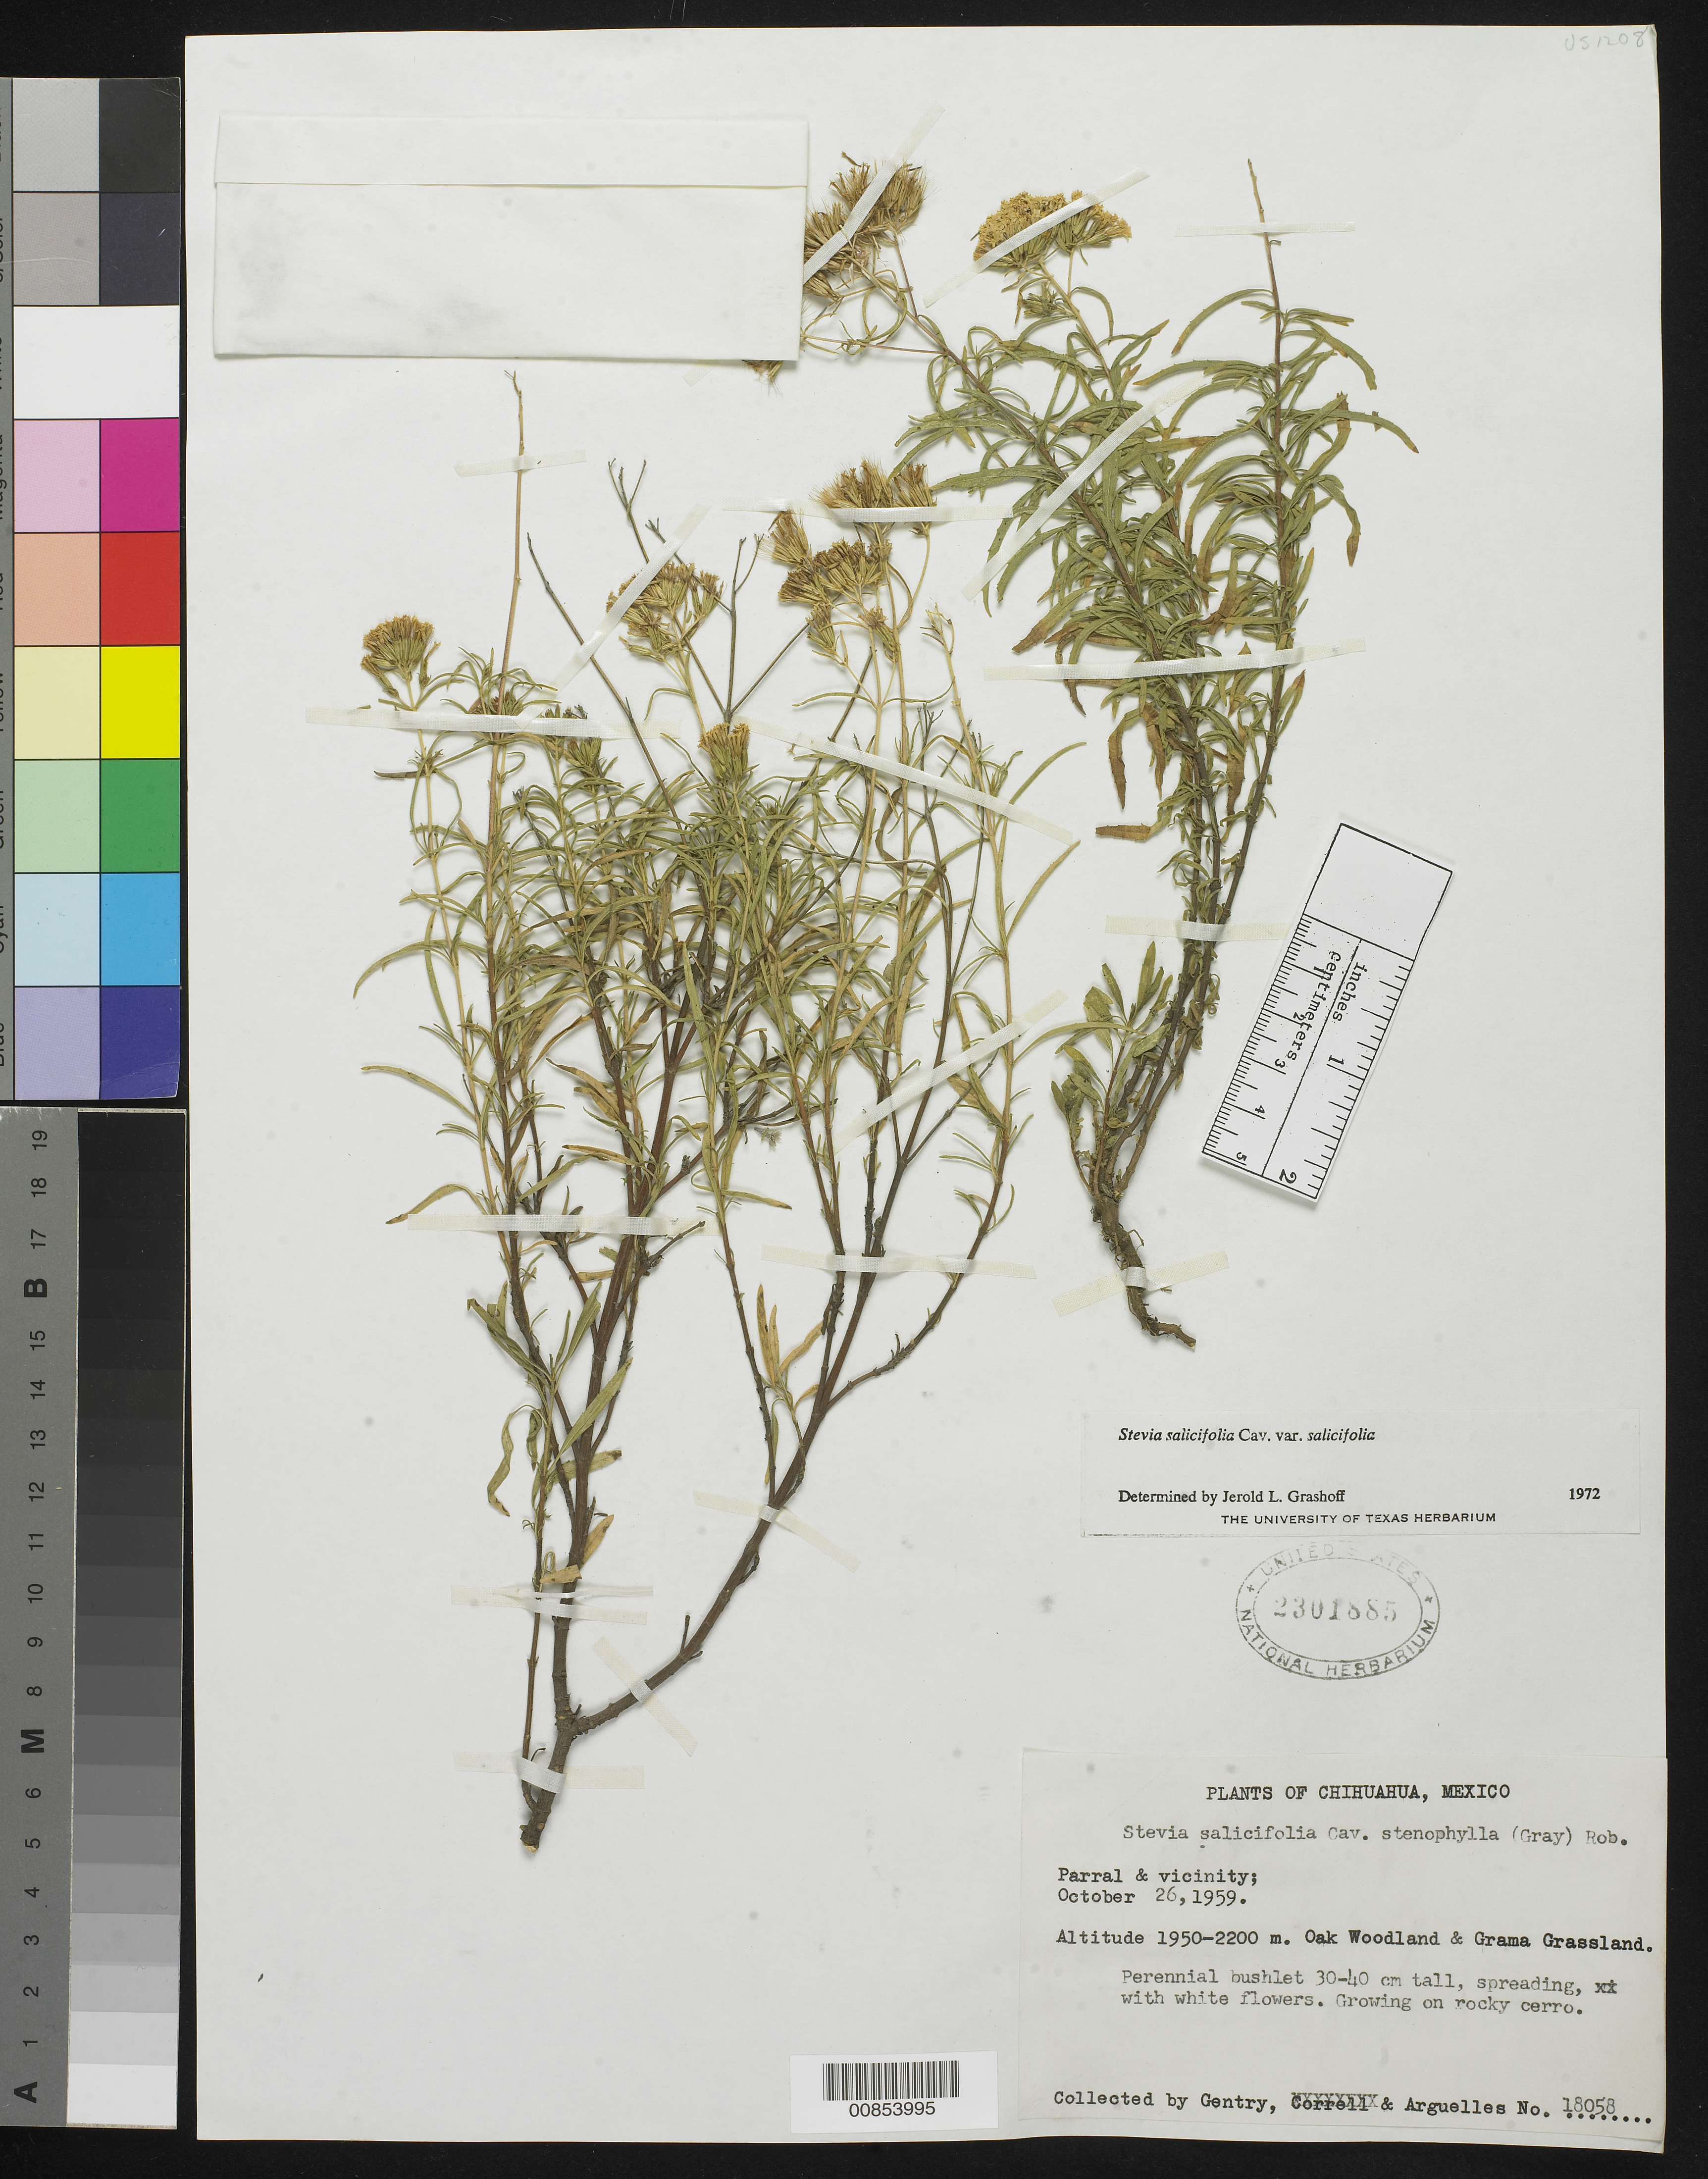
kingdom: Plantae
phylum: Tracheophyta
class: Magnoliopsida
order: Asterales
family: Asteraceae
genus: Stevia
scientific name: Stevia salicifolia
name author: Cav.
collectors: Gentry, -- & Arguelles, --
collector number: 18058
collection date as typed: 26 Oct 1959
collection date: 1959-10-26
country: Mexico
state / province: Chihuahua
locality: Parral and vicinity.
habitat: Growing on rocky cerro. Oak Woodland & Grama Grassland.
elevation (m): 2200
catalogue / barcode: US 2301885